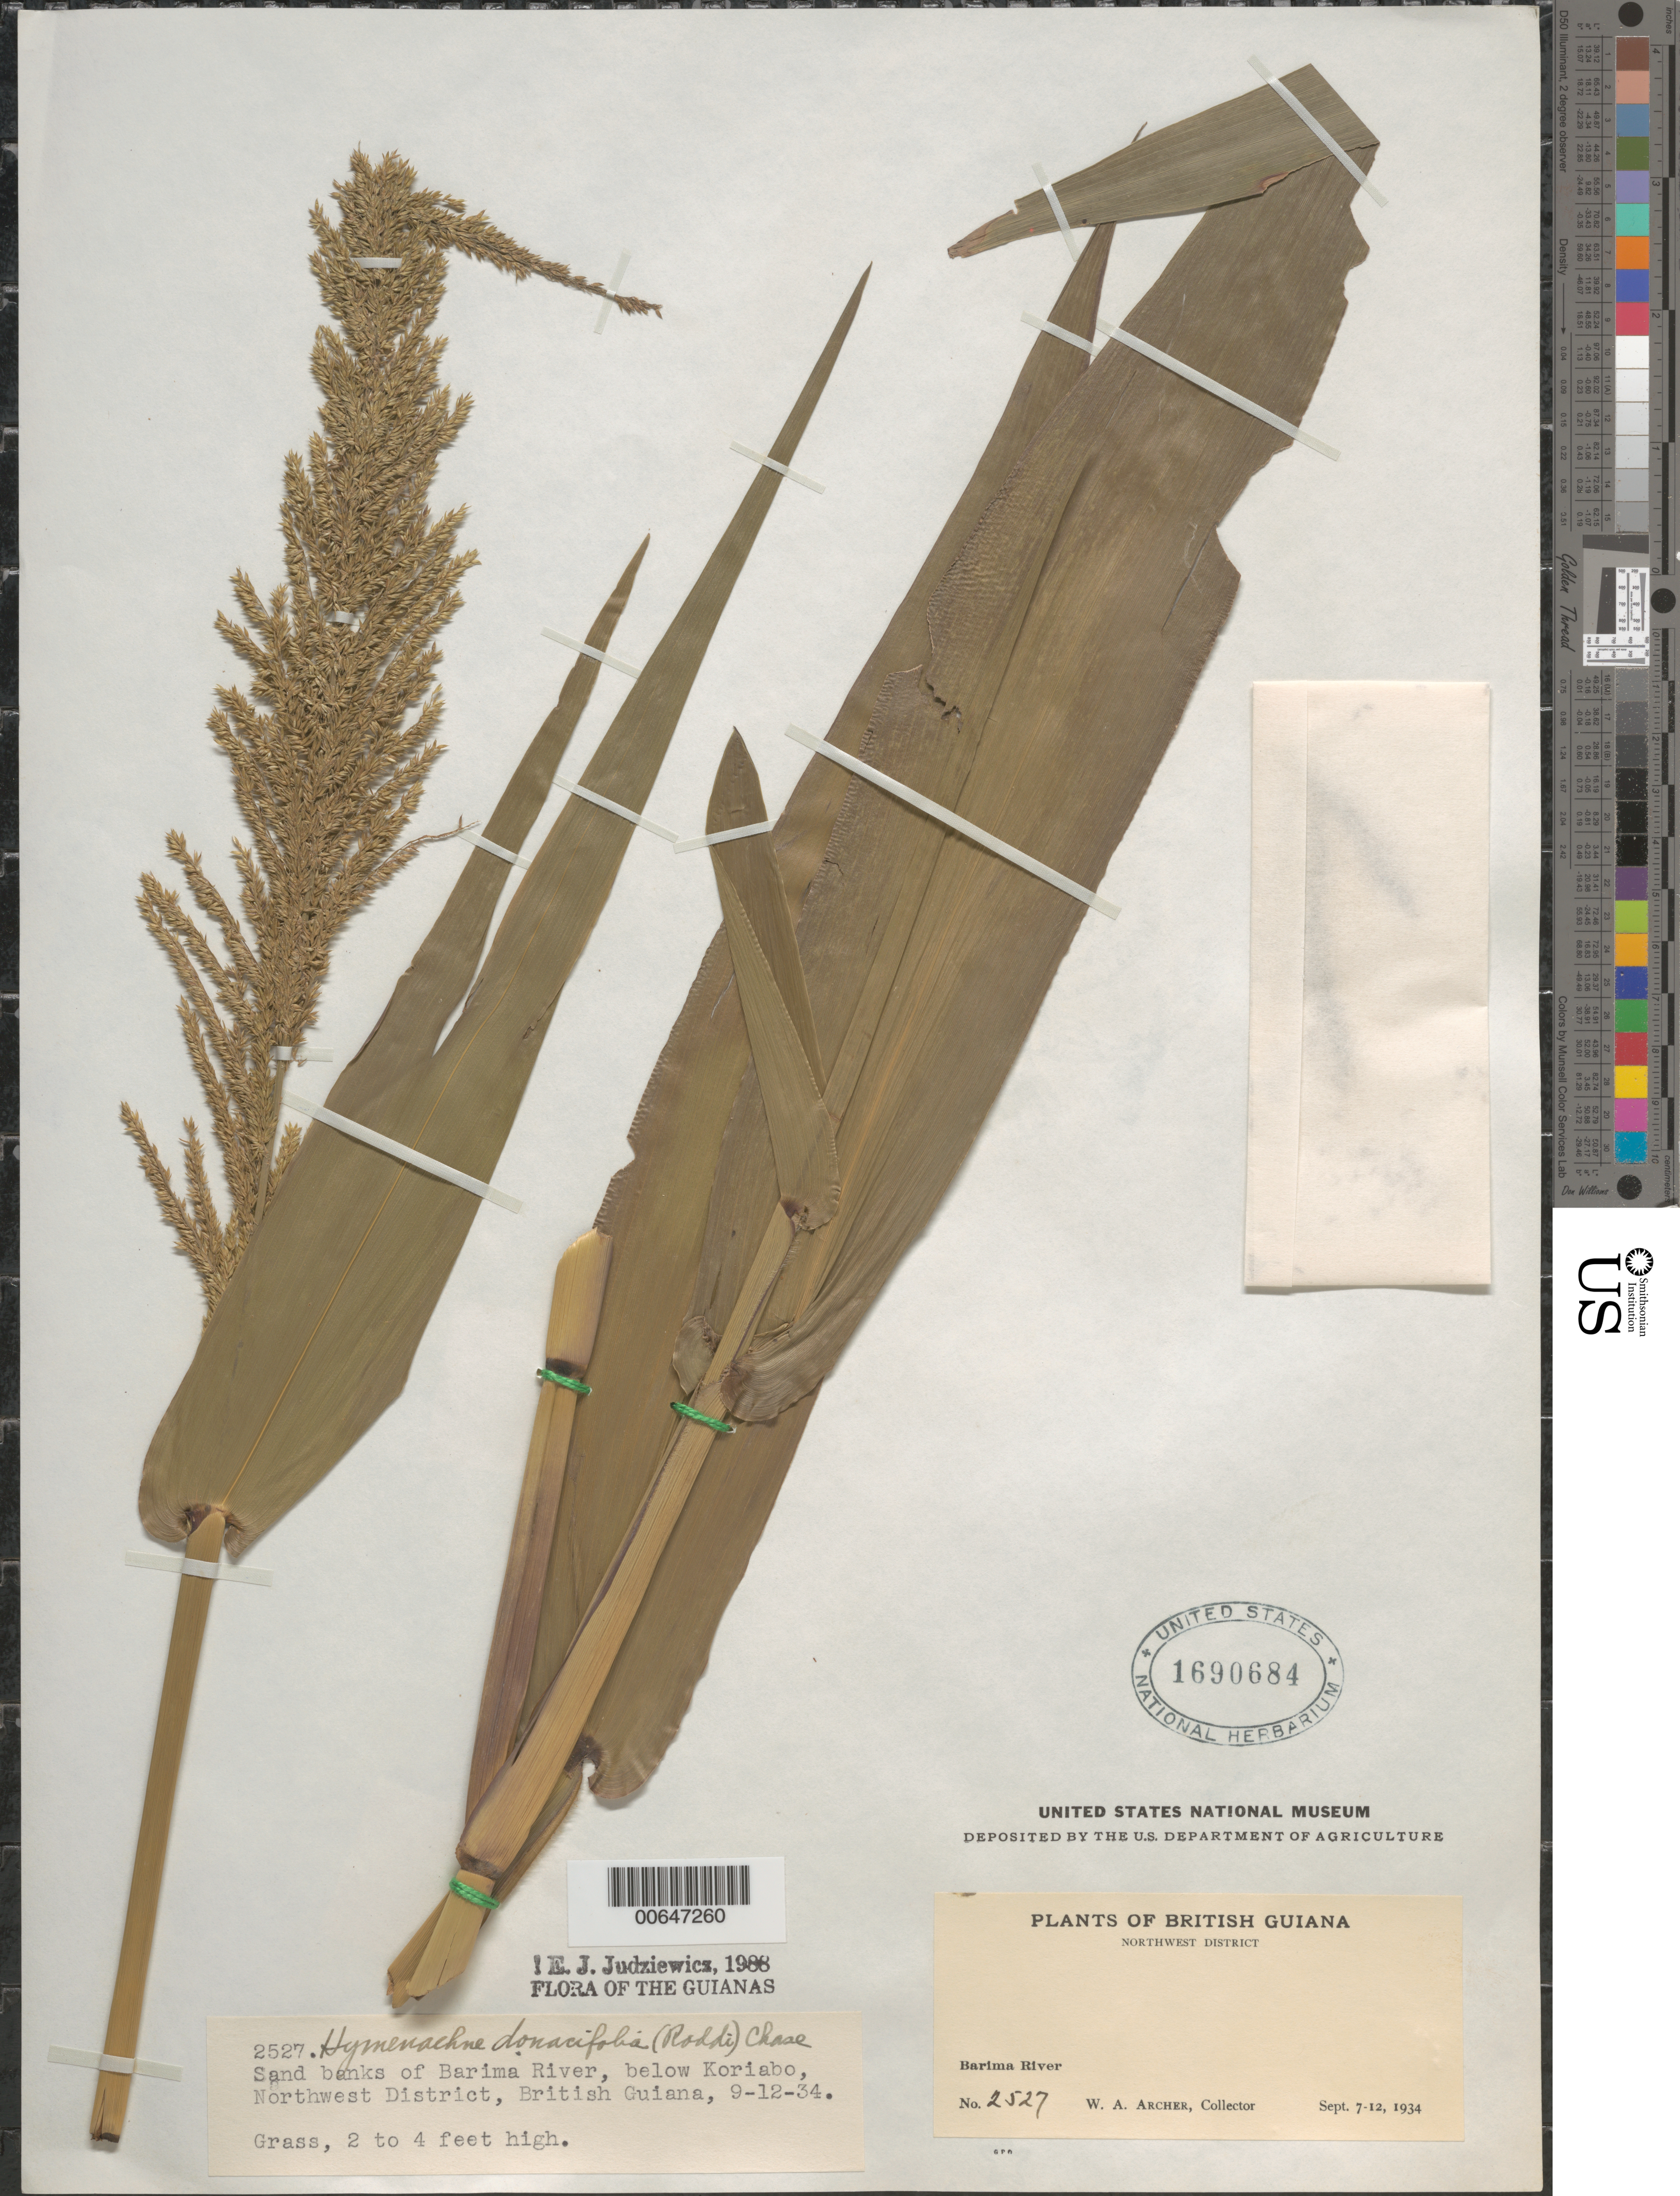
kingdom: Plantae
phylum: Tracheophyta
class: Liliopsida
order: Poales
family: Poaceae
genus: Hymenachne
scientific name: Hymenachne donacifolia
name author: (Raddi) Chase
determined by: Judziewicz, E. J.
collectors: W. A. Archer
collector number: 2527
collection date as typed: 7-Sep-34 to 12-Sep-34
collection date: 1934-09-07/1934-09-12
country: Guyana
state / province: Barima-Waini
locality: Barima R., below Koriabo, Northwest Dist.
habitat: Sand banks of river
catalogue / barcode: US 1690684